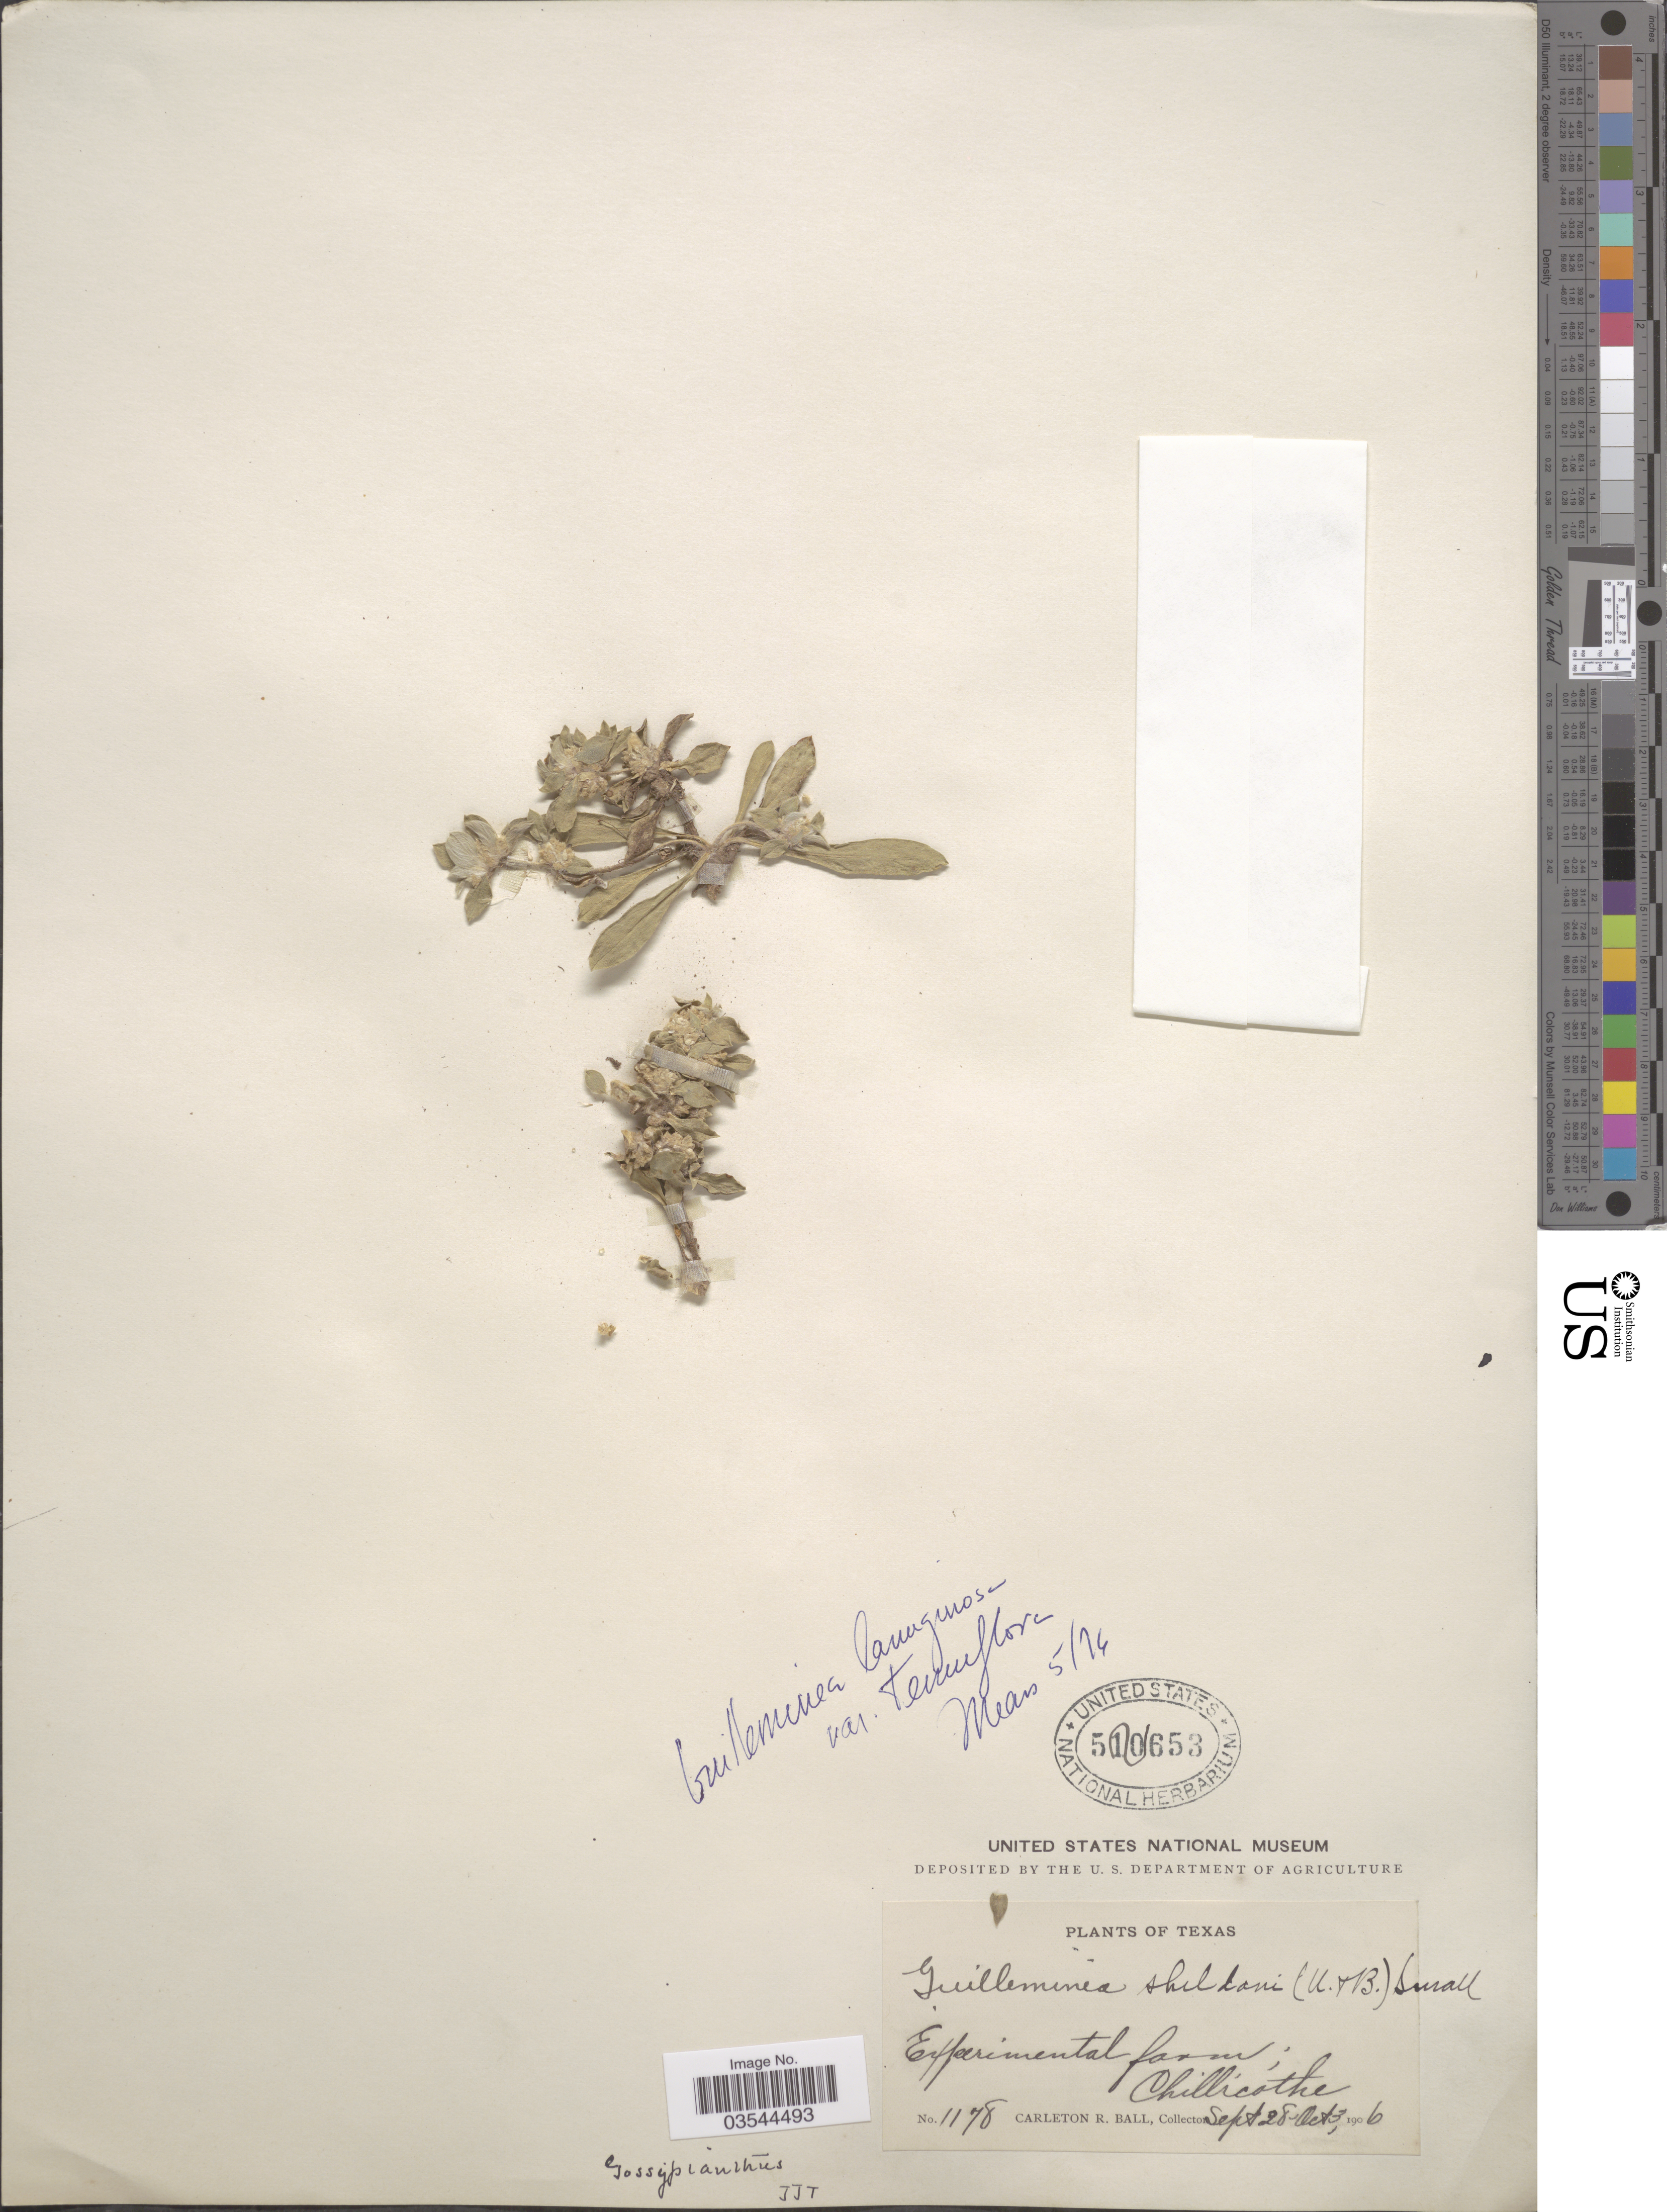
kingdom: Plantae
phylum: Tracheophyta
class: Magnoliopsida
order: Caryophyllales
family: Amaranthaceae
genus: Guilleminea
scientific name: Guilleminea lanuginosa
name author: (Poir.) Benth. & Hook. f.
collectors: C. R. Ball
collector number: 1178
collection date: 1906-09-28/1906-10-03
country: United States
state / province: Texas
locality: Experimental farm; Chillicothe.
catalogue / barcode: US 501653